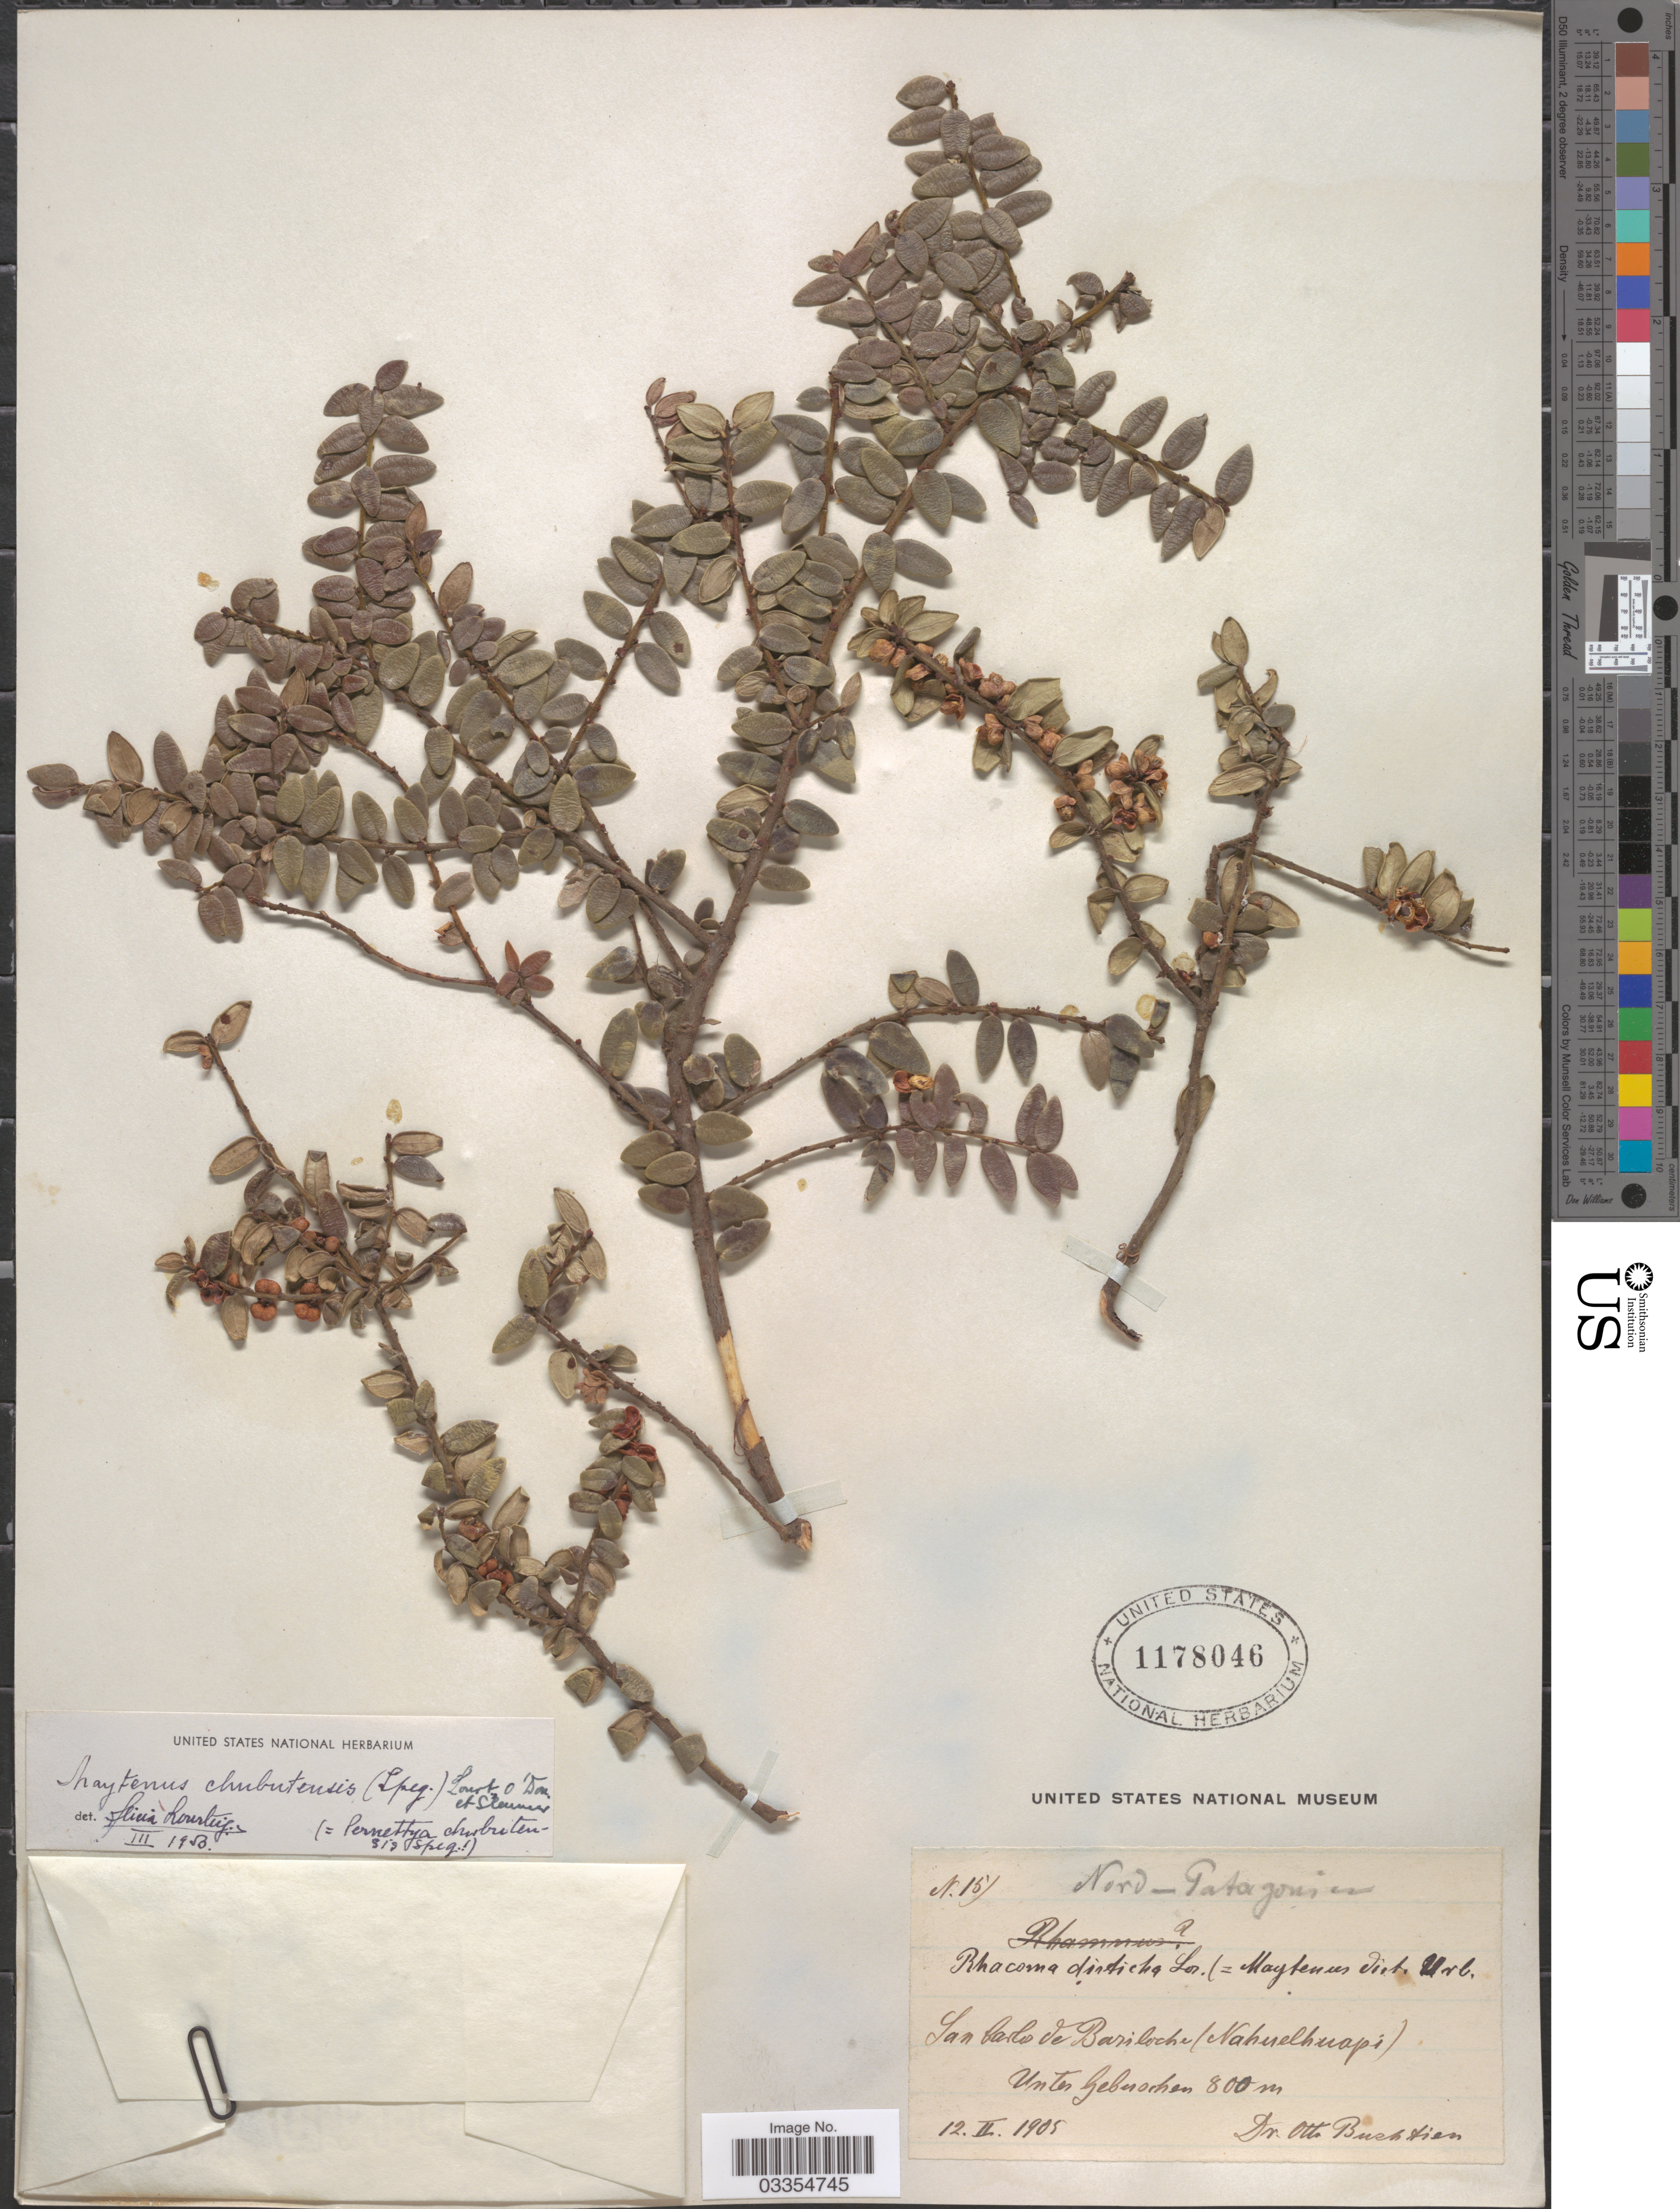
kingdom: Plantae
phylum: Tracheophyta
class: Magnoliopsida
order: Celastrales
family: Celastraceae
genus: Maytenus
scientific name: Maytenus chubutensis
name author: Lourteig et al.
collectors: O. Buchtien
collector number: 15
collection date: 1905-02-12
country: Argentina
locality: Nord-Patagonien. San Carlos de Bariloche (Nahuelhuapi). Unten Gebuschen.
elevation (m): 800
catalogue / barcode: US 1178046